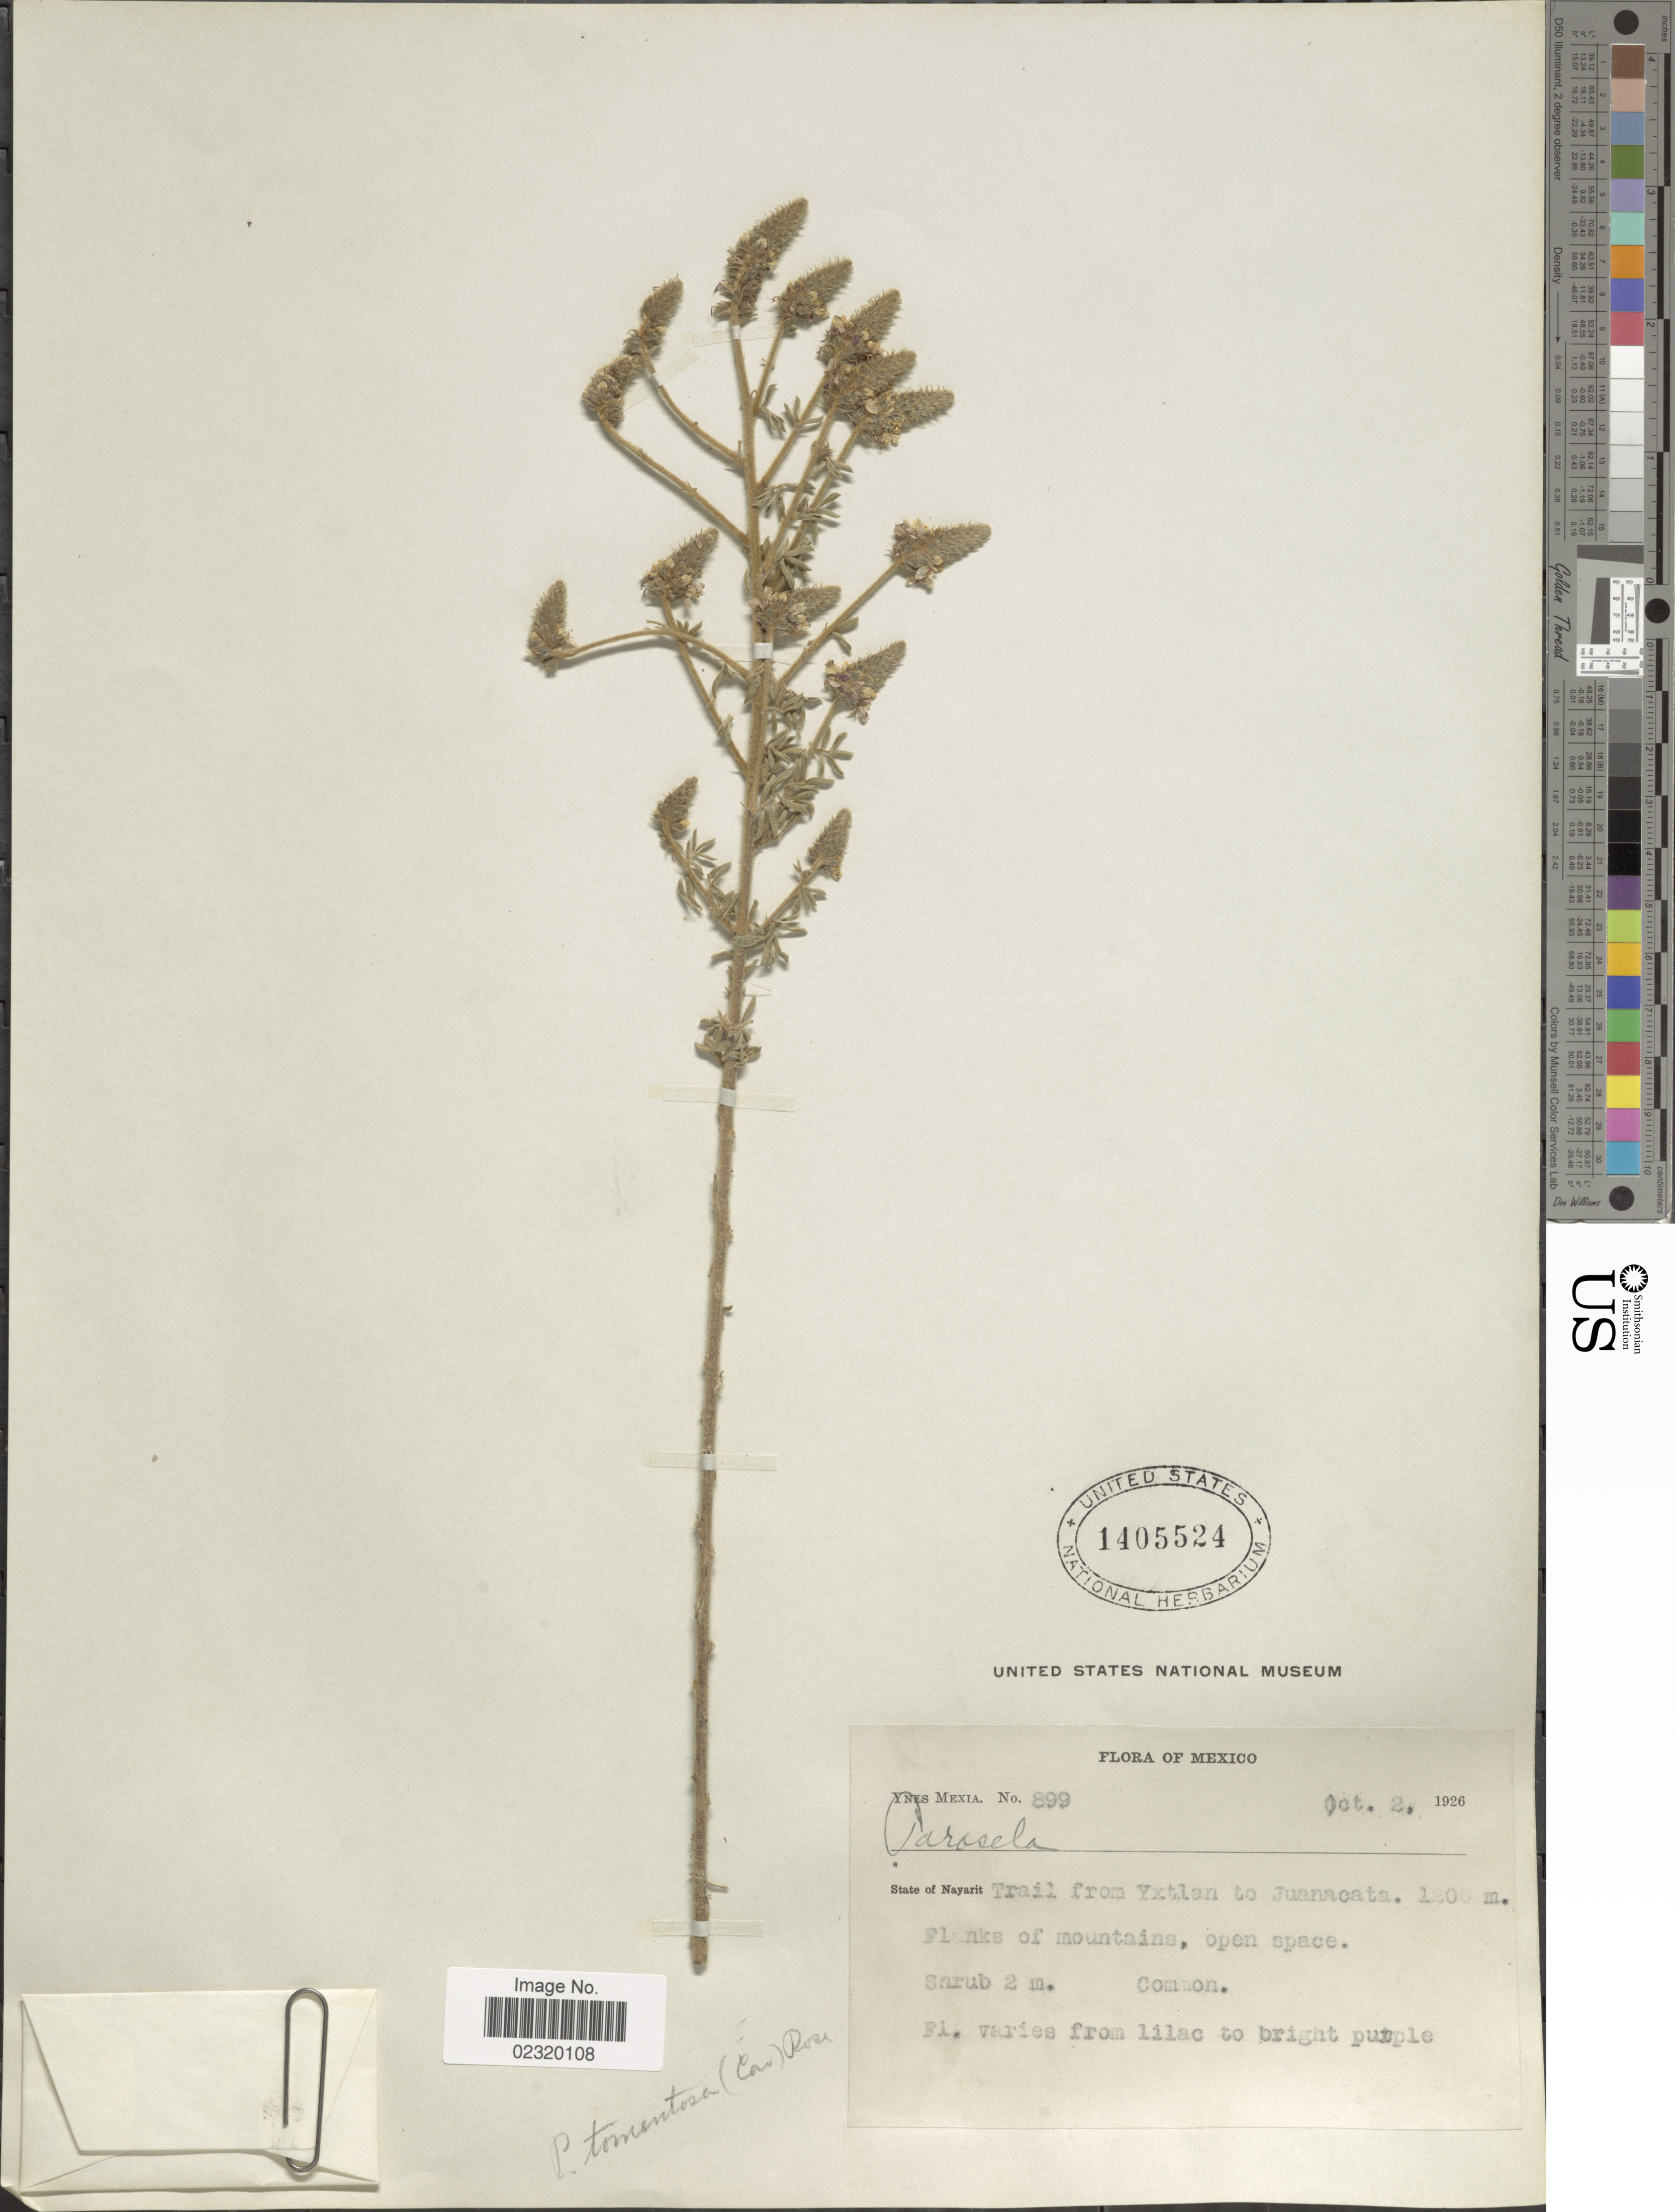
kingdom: Plantae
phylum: Tracheophyta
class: Magnoliopsida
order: Fabales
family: Fabaceae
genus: Dalea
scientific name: Dalea tomentosa var. psoraleoides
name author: (Moric.) Barneby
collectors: Y. Mexia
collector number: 899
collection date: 1926-10-02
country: Mexico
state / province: Nayarit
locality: Trail from Yxtlan to Juanacata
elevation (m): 1200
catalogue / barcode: US 1405524